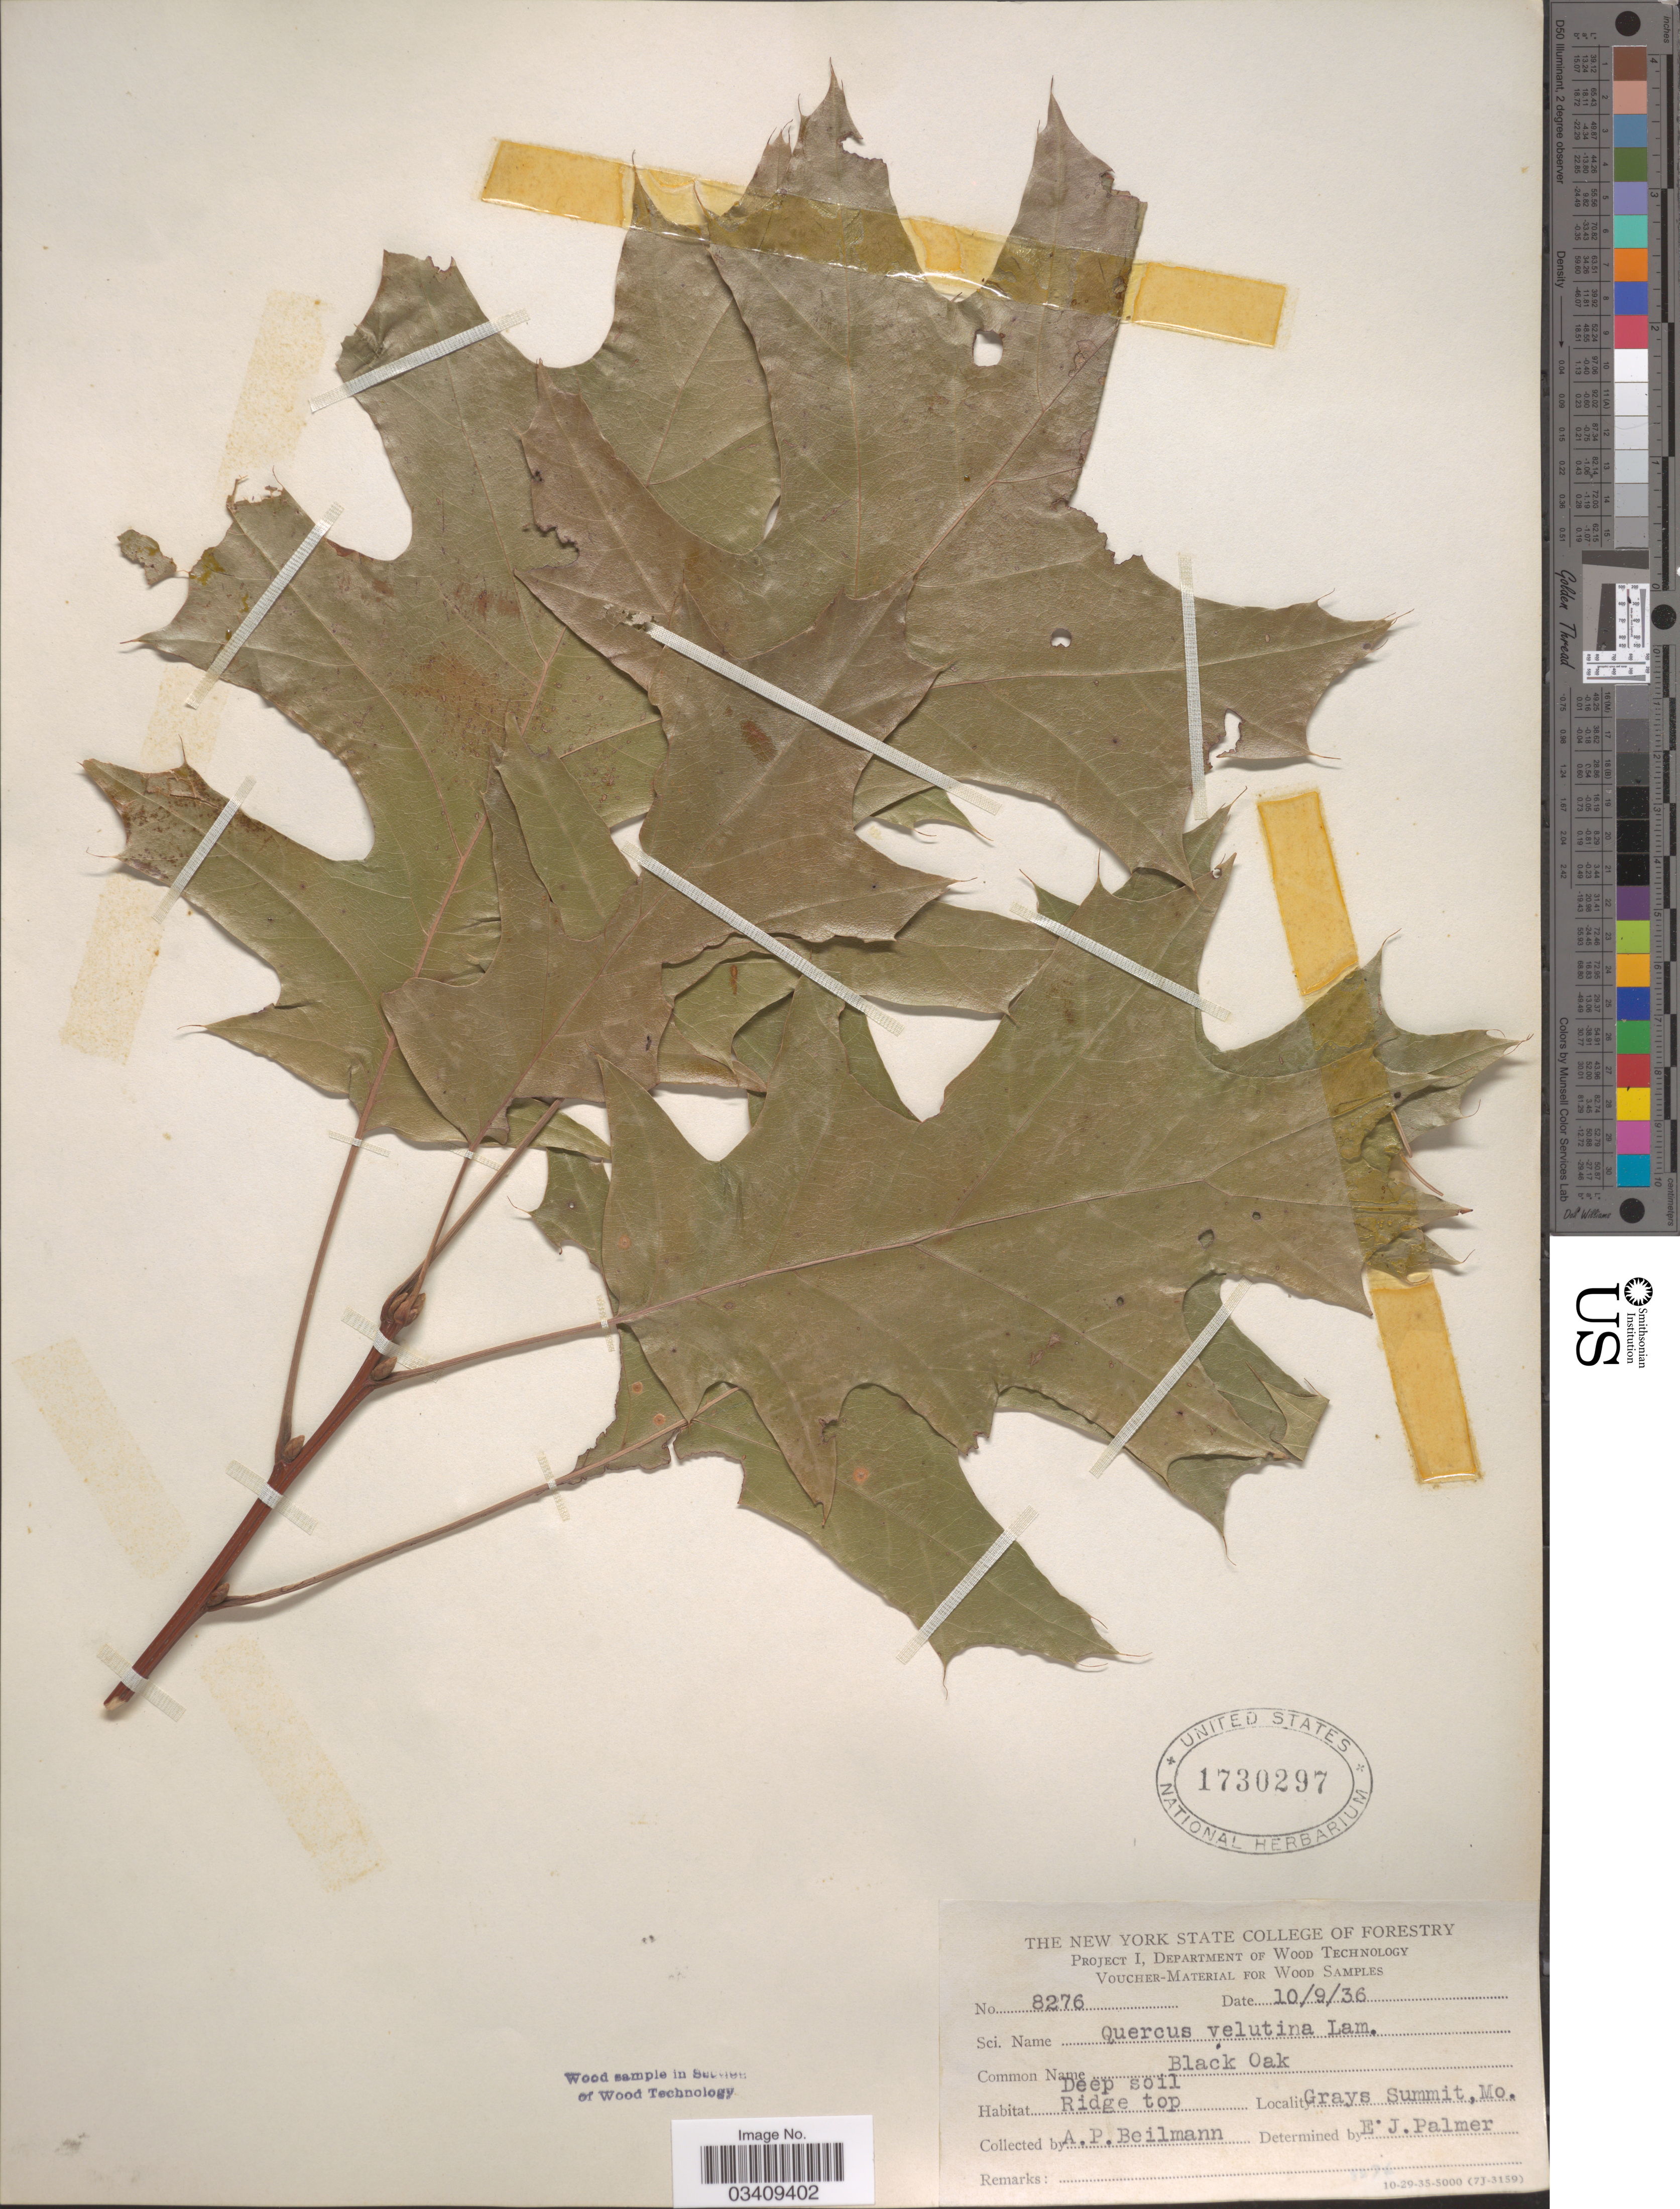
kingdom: Plantae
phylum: Tracheophyta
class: Magnoliopsida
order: Fagales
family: Fagaceae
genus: Quercus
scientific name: Quercus velutina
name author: Lam.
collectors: A. Beilmann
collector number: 8276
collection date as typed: Transcribed d/m/y: 9/10/36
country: United States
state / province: Missouri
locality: Grays Summit.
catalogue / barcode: US 1730297